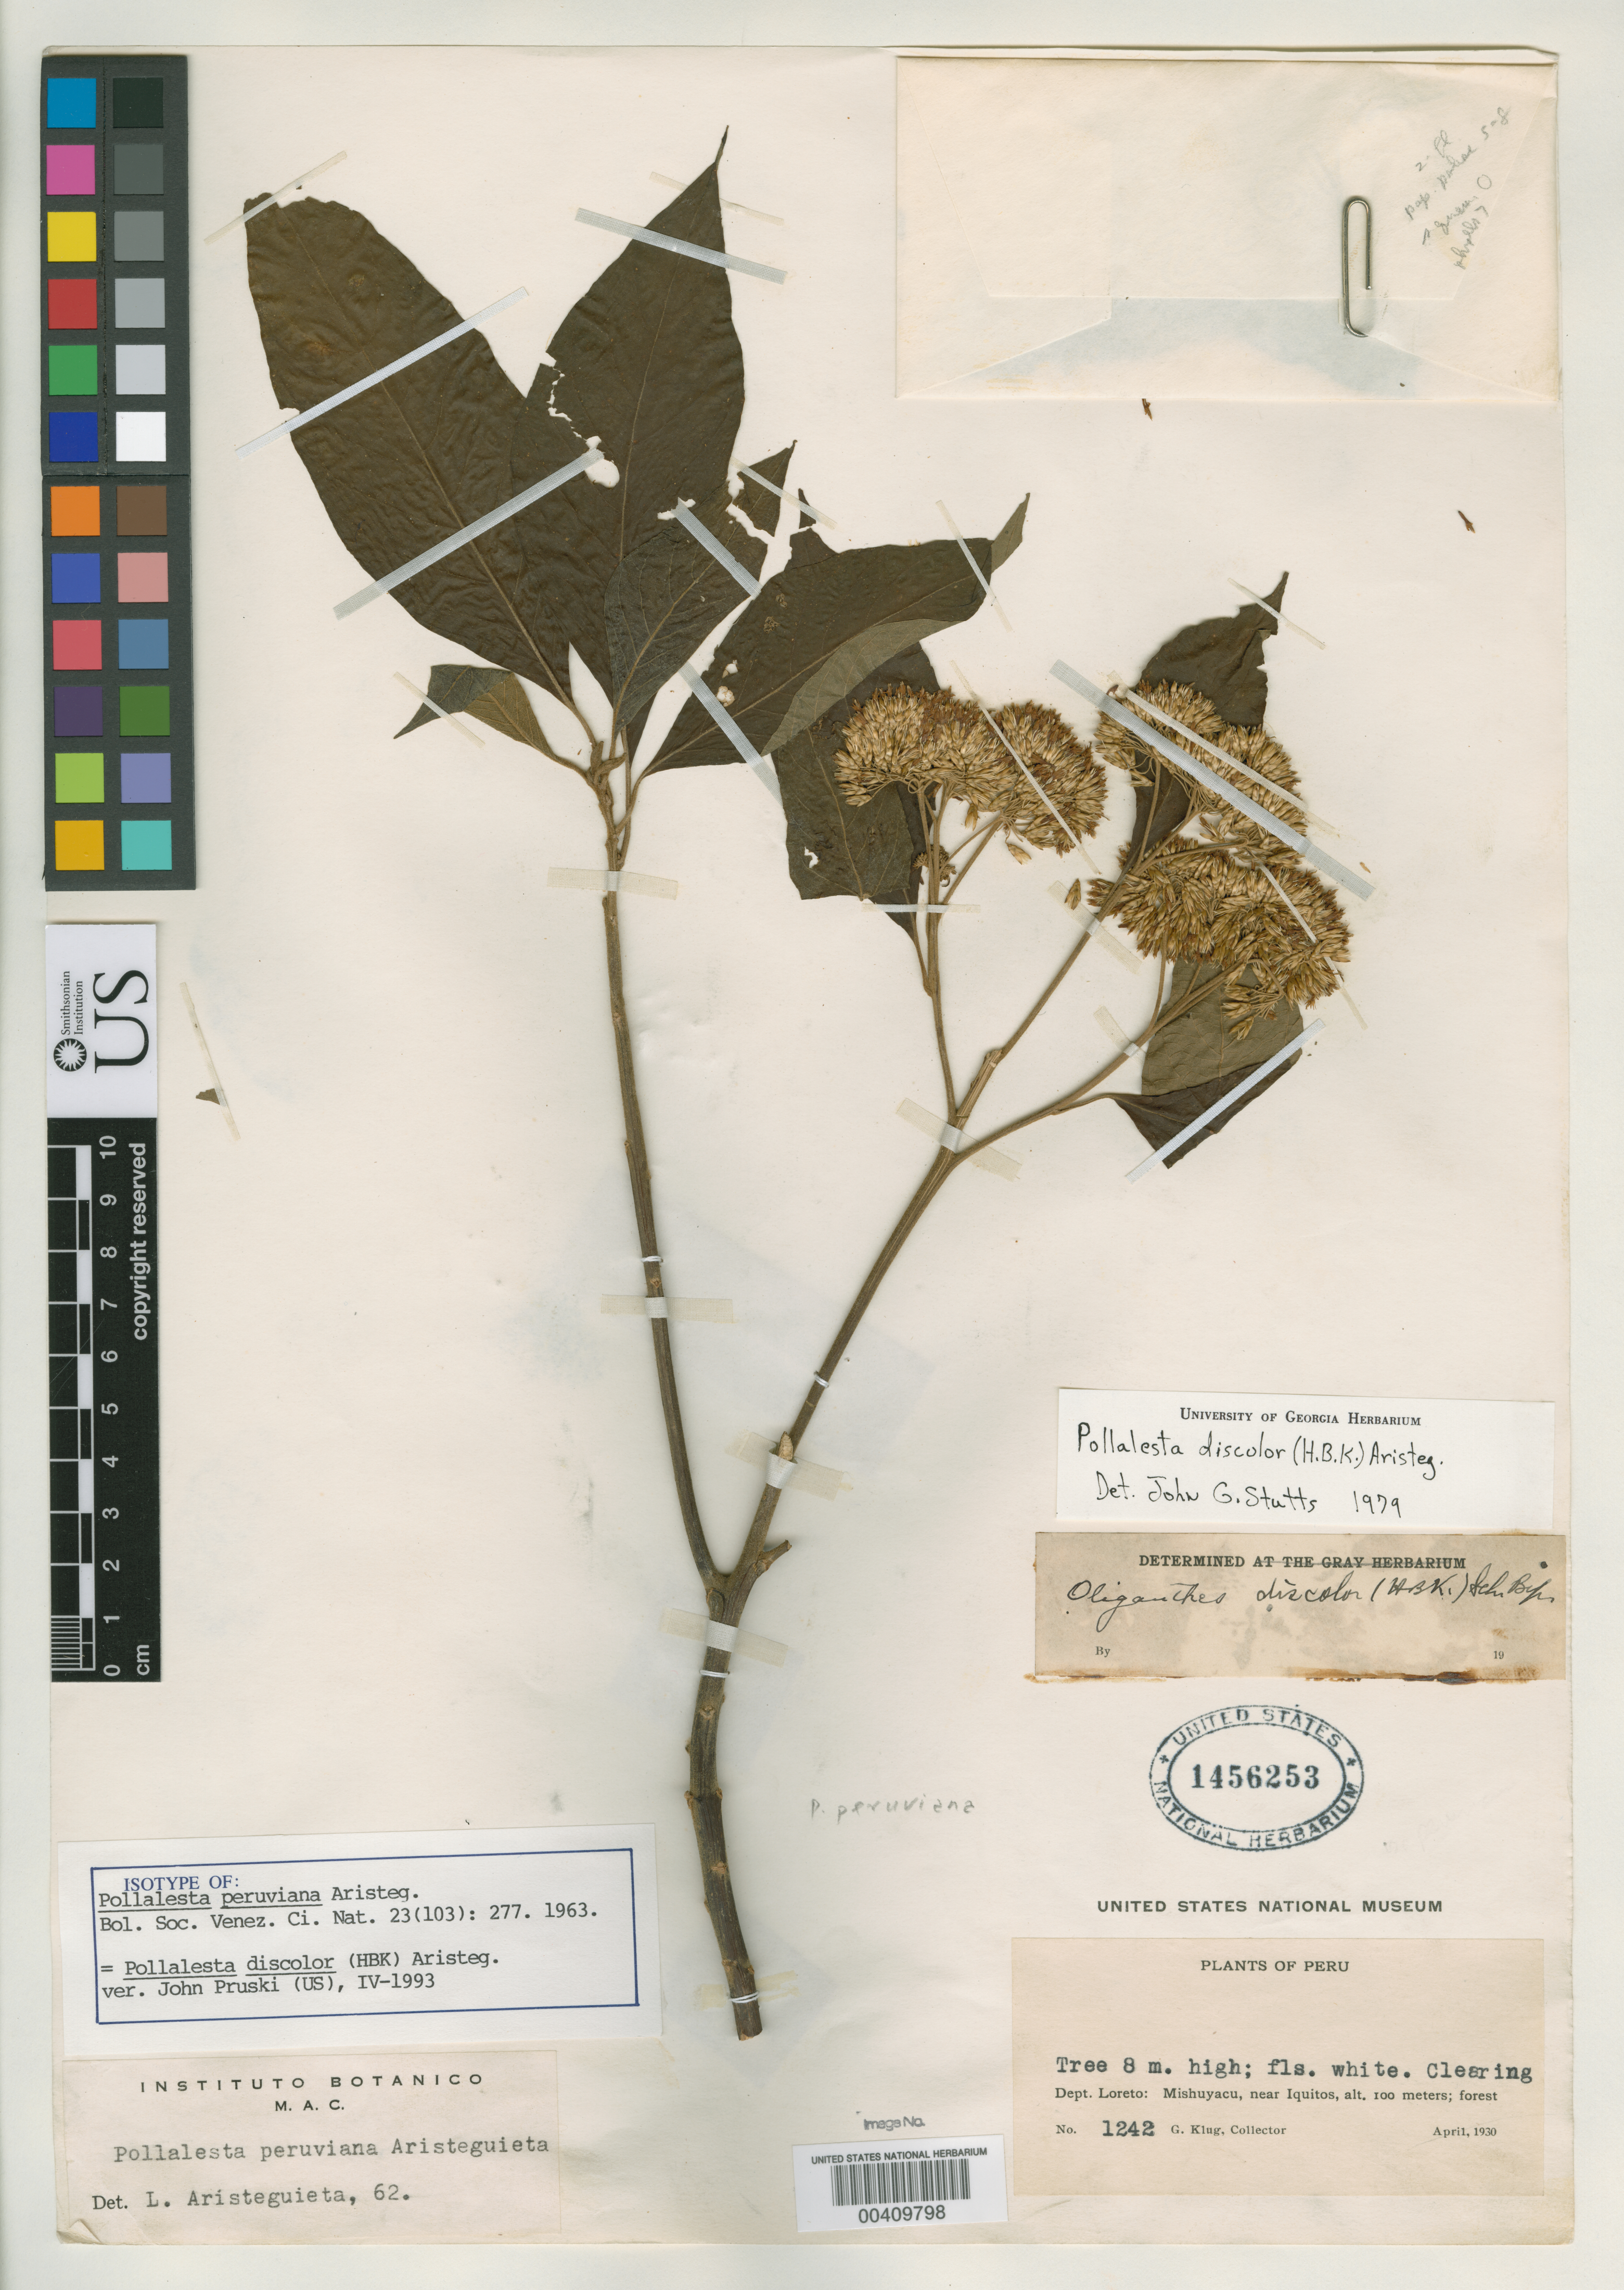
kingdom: Plantae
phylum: Tracheophyta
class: Magnoliopsida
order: Asterales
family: Asteraceae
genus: Pollalesta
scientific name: Pollalesta peruviana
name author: Aristeg.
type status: Isotype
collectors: G. Klug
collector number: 1242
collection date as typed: Apr 1930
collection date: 1930-04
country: Peru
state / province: Loreto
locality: Mishuyacu, near Iquitos.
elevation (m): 100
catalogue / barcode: US 1456253